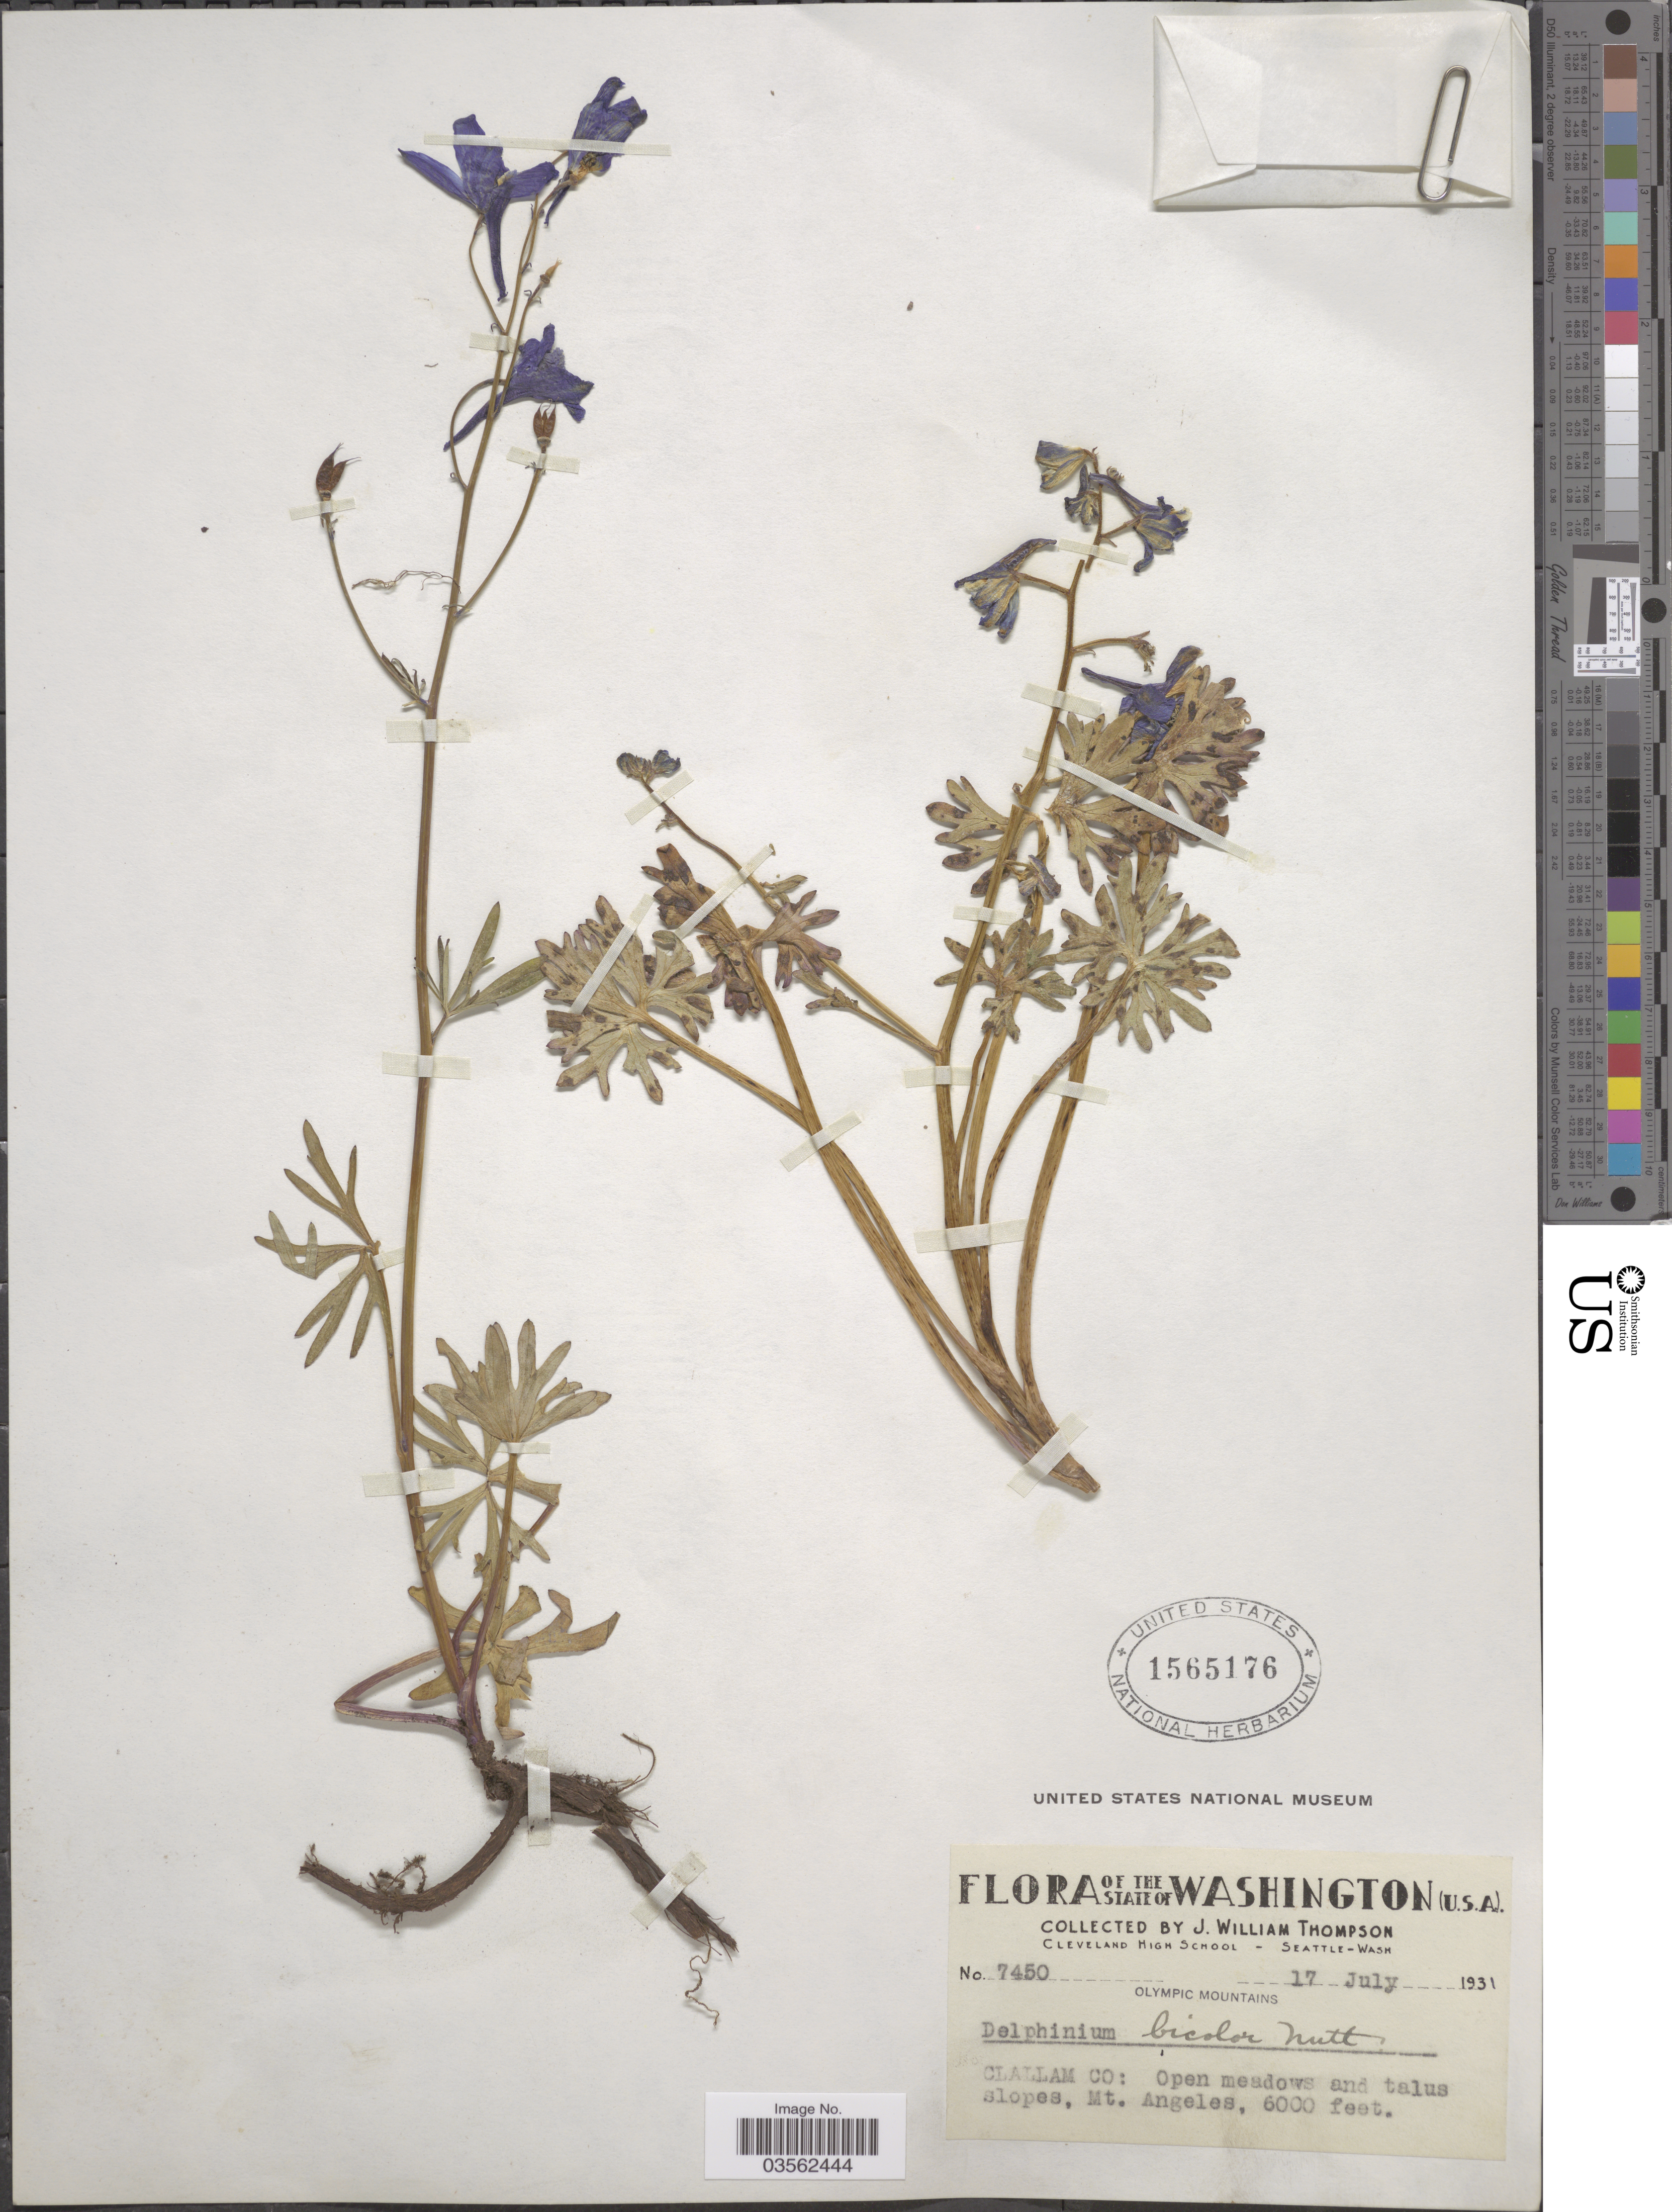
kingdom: Plantae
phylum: Tracheophyta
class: Magnoliopsida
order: Ranunculales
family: Ranunculaceae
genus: Delphinium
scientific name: Delphinium bicolor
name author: Nutt.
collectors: J. W. Thompson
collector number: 7450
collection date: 1931-07-17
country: United States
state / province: Washington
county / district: Clallam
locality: U.S.A. Clallam Co: Open meadows and talus slopes, Mt. Angeles.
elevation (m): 1829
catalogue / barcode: US 1565176